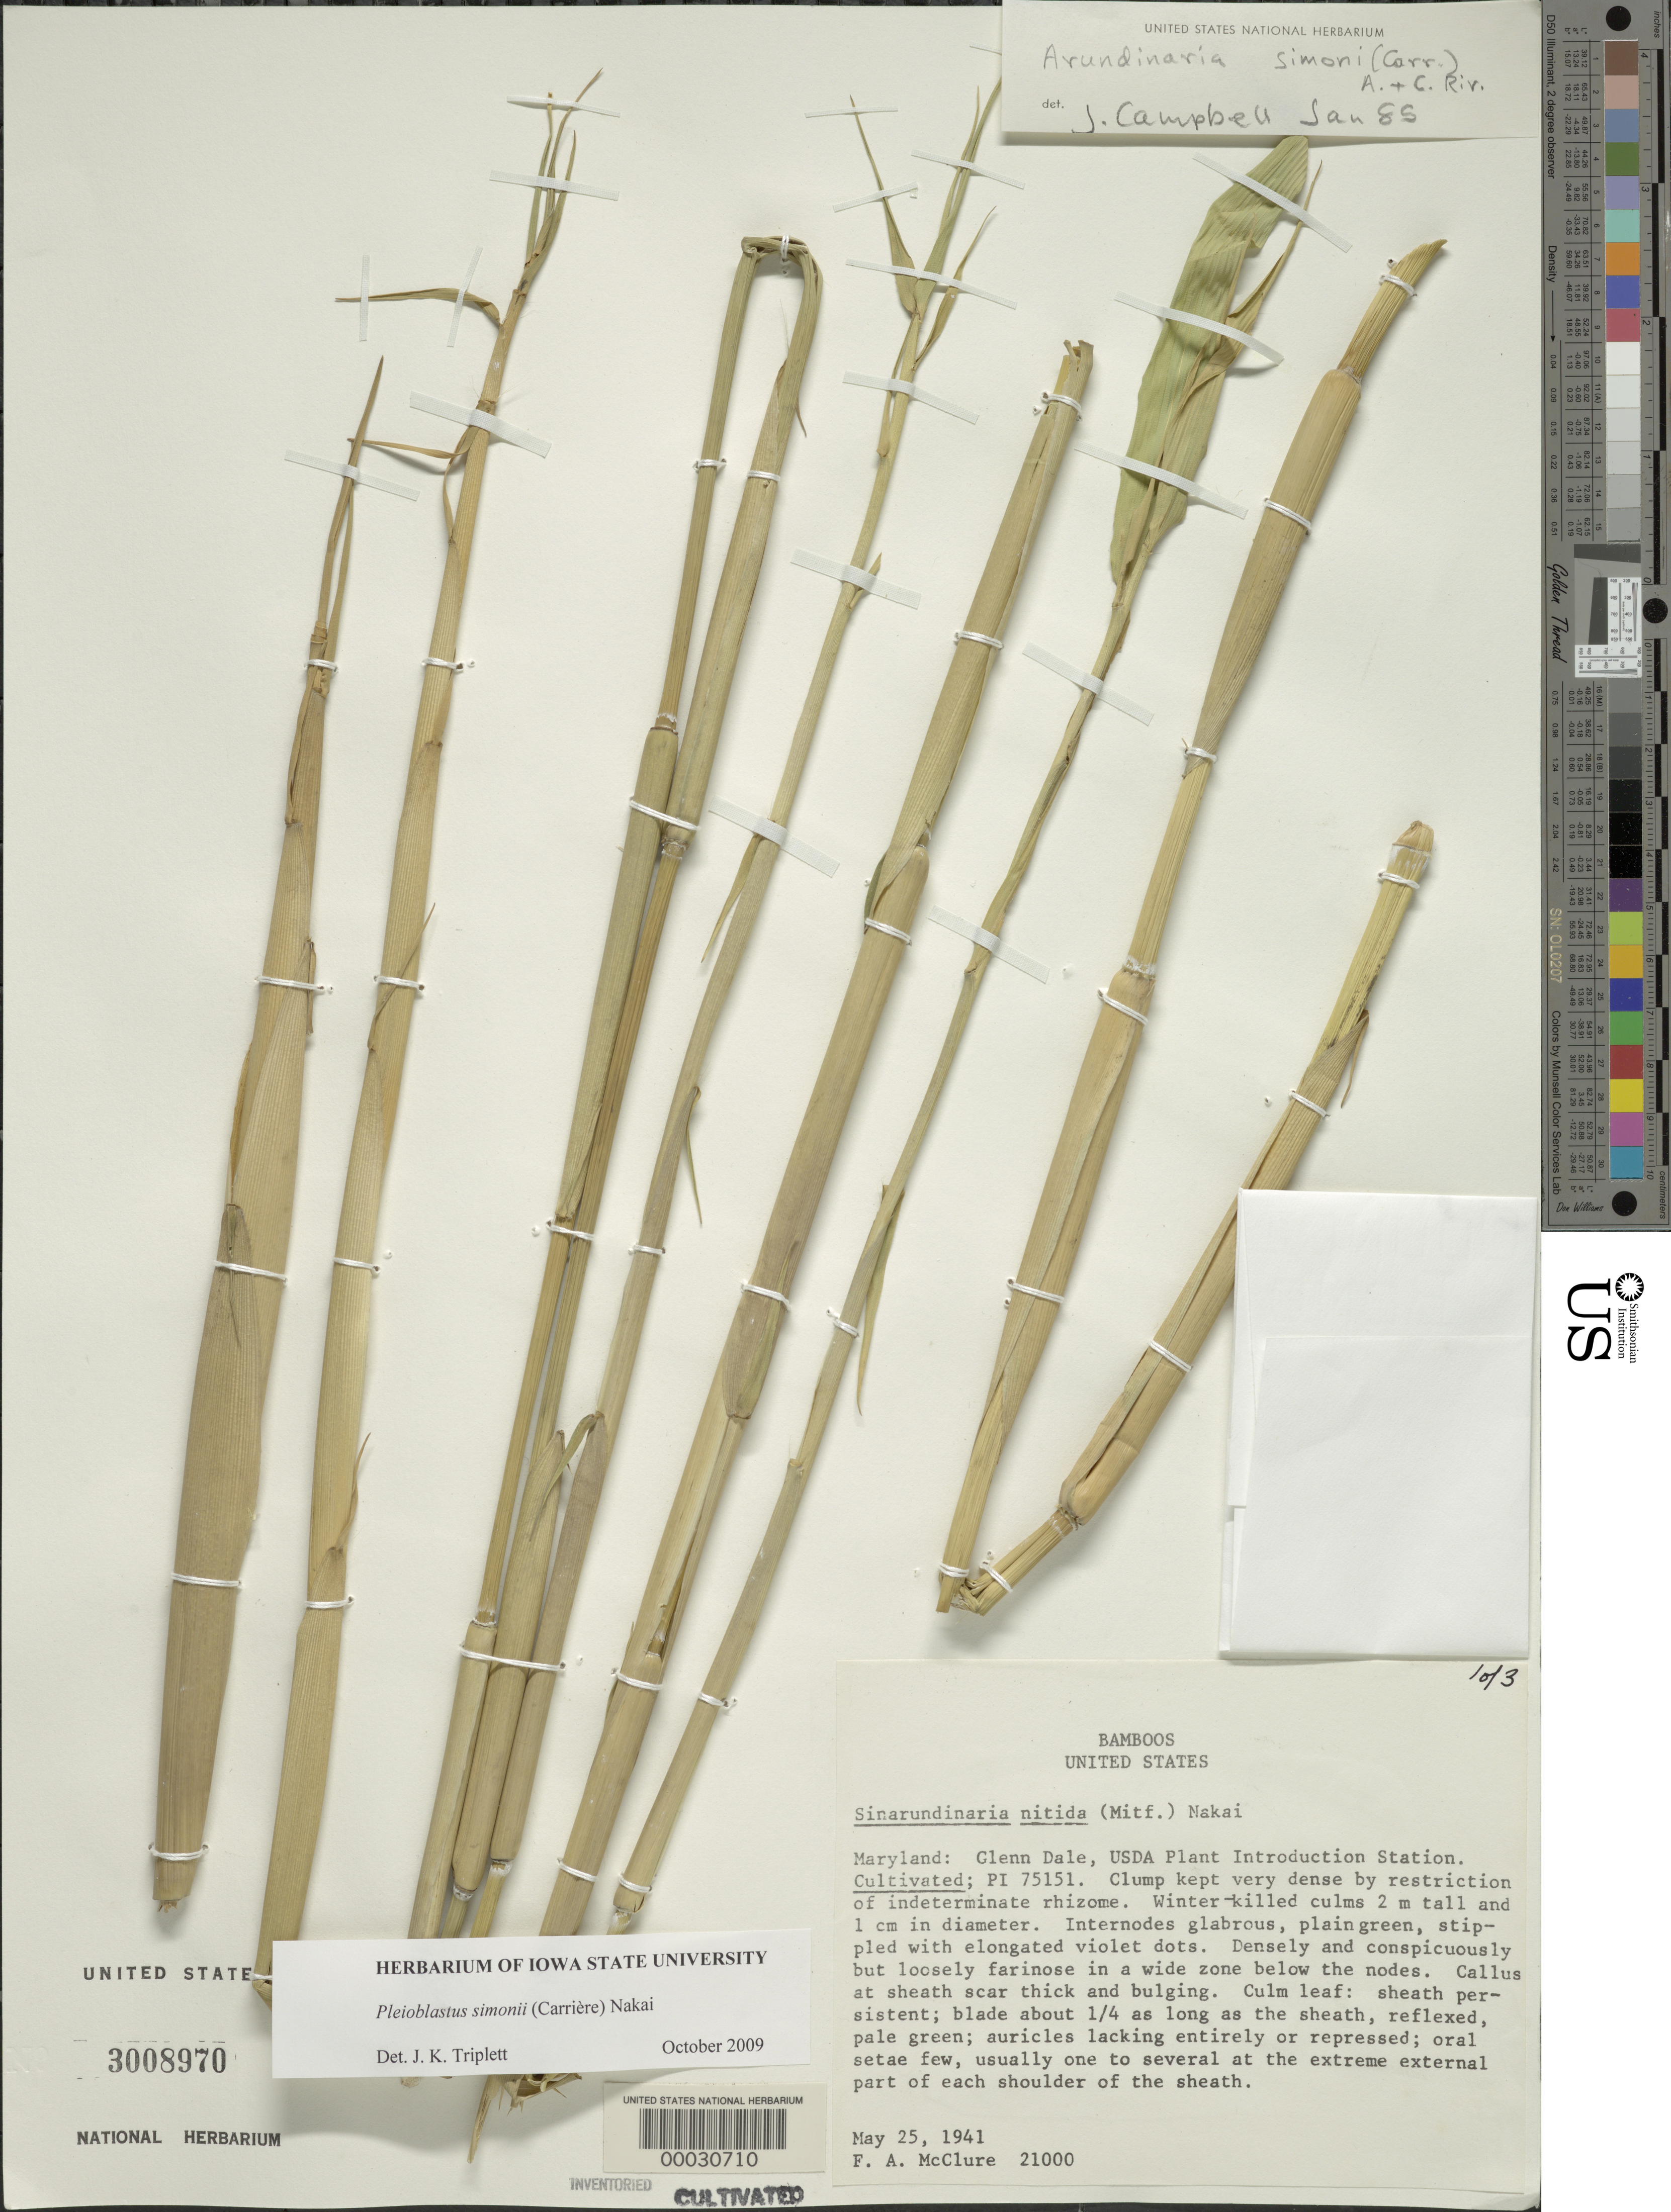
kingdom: Plantae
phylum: Tracheophyta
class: Liliopsida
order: Poales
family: Poaceae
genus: Pleioblastus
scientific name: Pleioblastus simonii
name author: (Carrière) Nakai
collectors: F. A. McClure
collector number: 21000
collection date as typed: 25 May 1941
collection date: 1941-05-25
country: United States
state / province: Maryland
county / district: Prince George's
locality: Glen dale, usda plant introduction station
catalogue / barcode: US 3008970